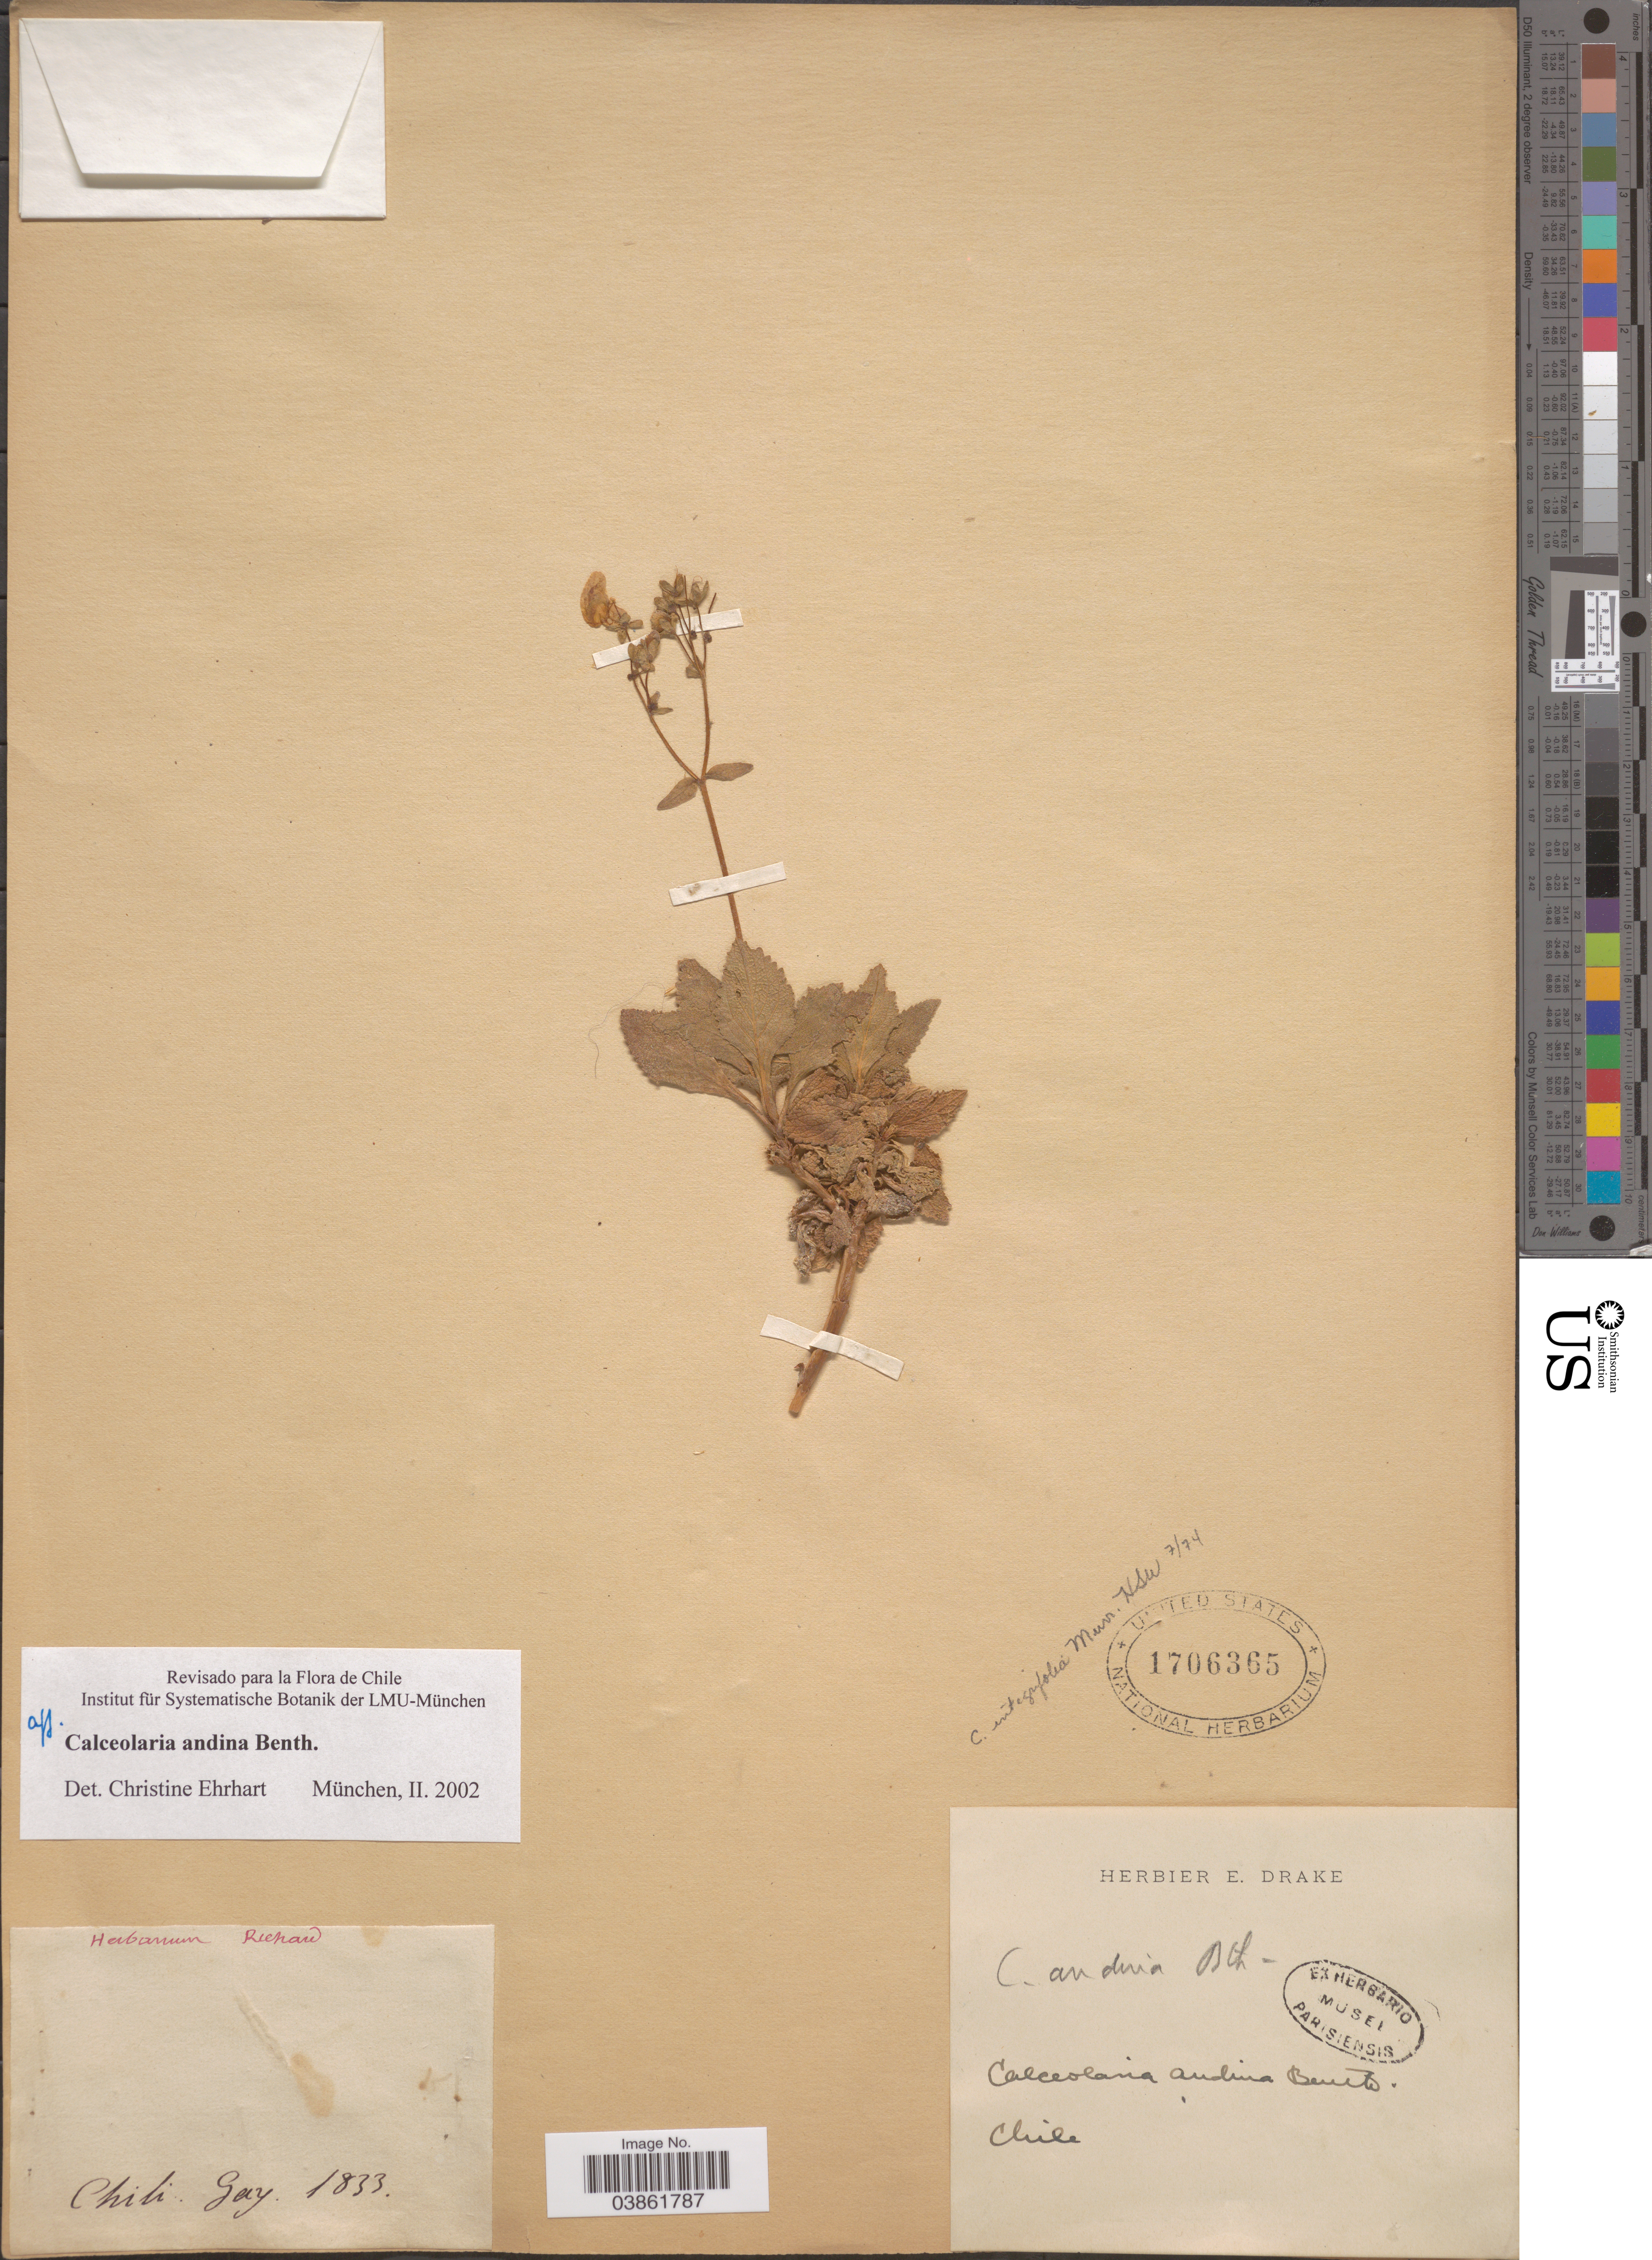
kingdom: Plantae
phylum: Tracheophyta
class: Magnoliopsida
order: Lamiales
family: Calceolariaceae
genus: Calceolaria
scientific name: Calceolaria andina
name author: Benth.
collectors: -- Gay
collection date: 1833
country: Chile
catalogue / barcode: US 1706365